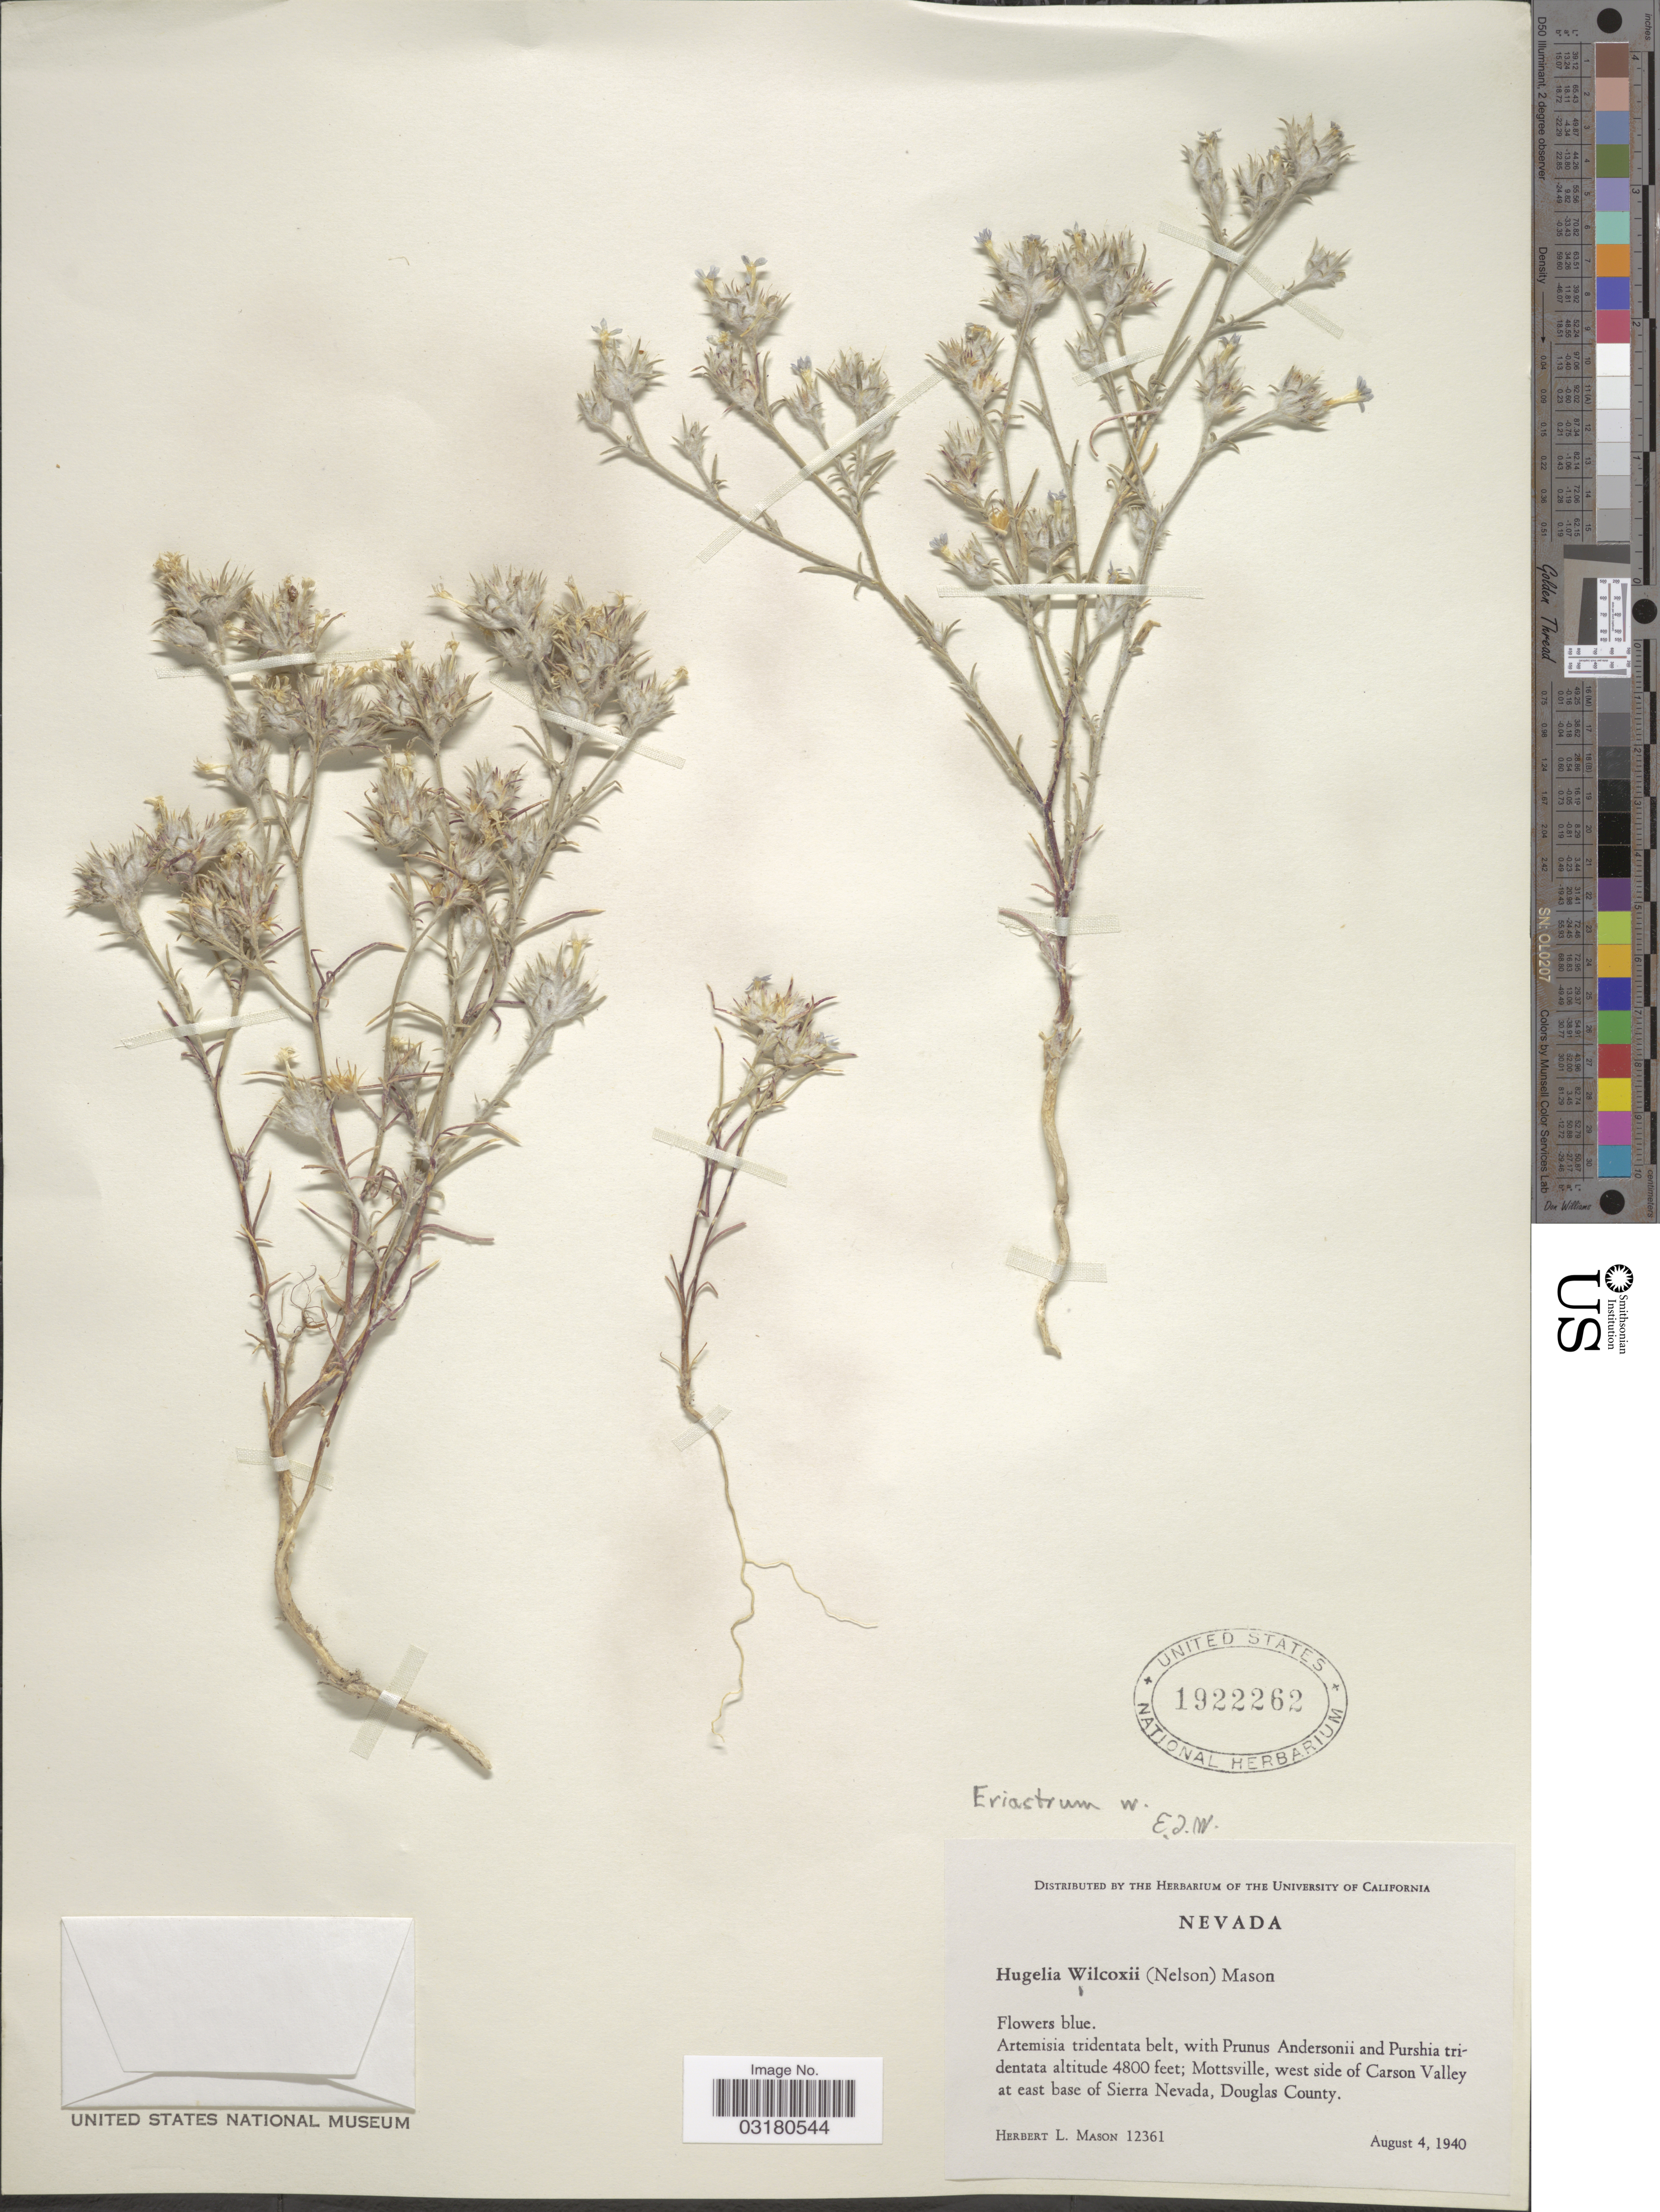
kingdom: Plantae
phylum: Tracheophyta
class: Magnoliopsida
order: Ericales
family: Polemoniaceae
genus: Eriastrum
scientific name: Eriastrum wilcoxii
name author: (A. Nelson) H. Mason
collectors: H. L. Mason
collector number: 12361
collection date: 1940-08-04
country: United States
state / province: Nevada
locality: Mottsville, west side of Carson Valley at east base of Sierra Nevada, Douglas County.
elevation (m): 1463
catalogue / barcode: US 1922262